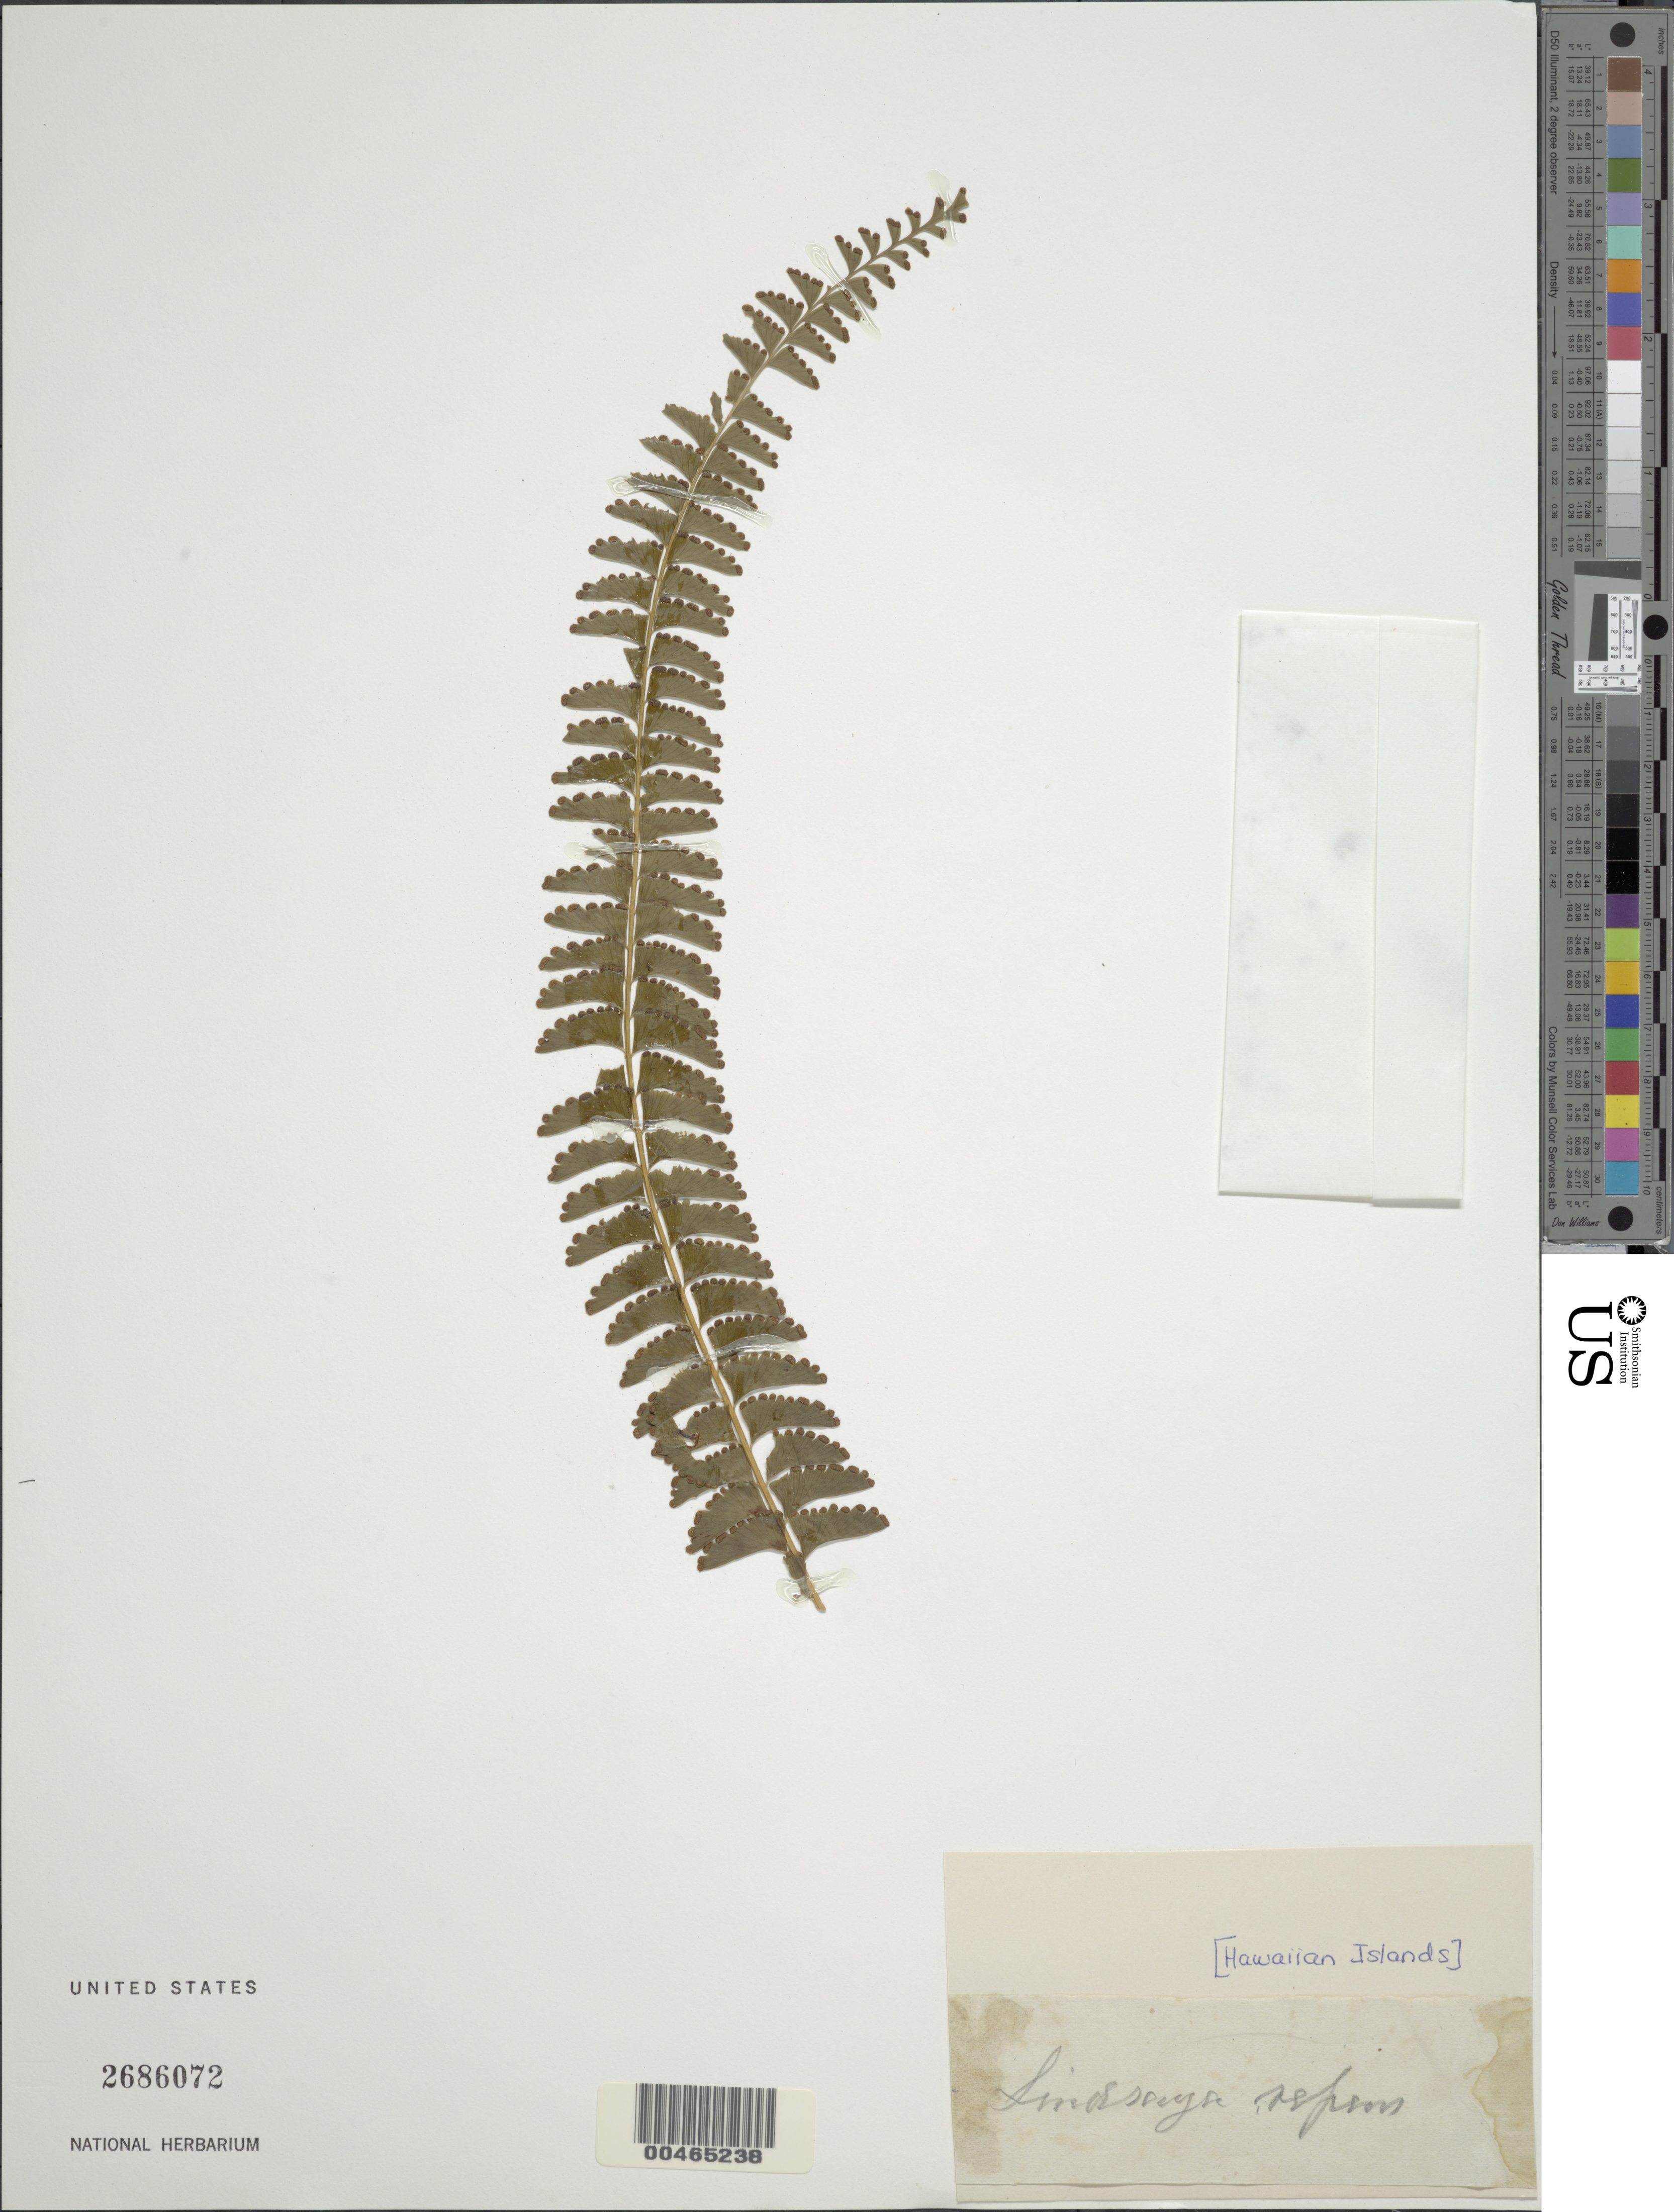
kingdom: Plantae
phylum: Tracheophyta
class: Polypodiopsida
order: Polypodiales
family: Lindsaeaceae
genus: Lindsaea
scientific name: Lindsaea repens var. macraeana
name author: (Hook. & Arn.) Mett. ex Kuhn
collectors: W. Hillebrand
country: United States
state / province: Hawaii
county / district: Kauai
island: Kaua'i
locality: Hawaiian Islands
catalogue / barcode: US 2686072